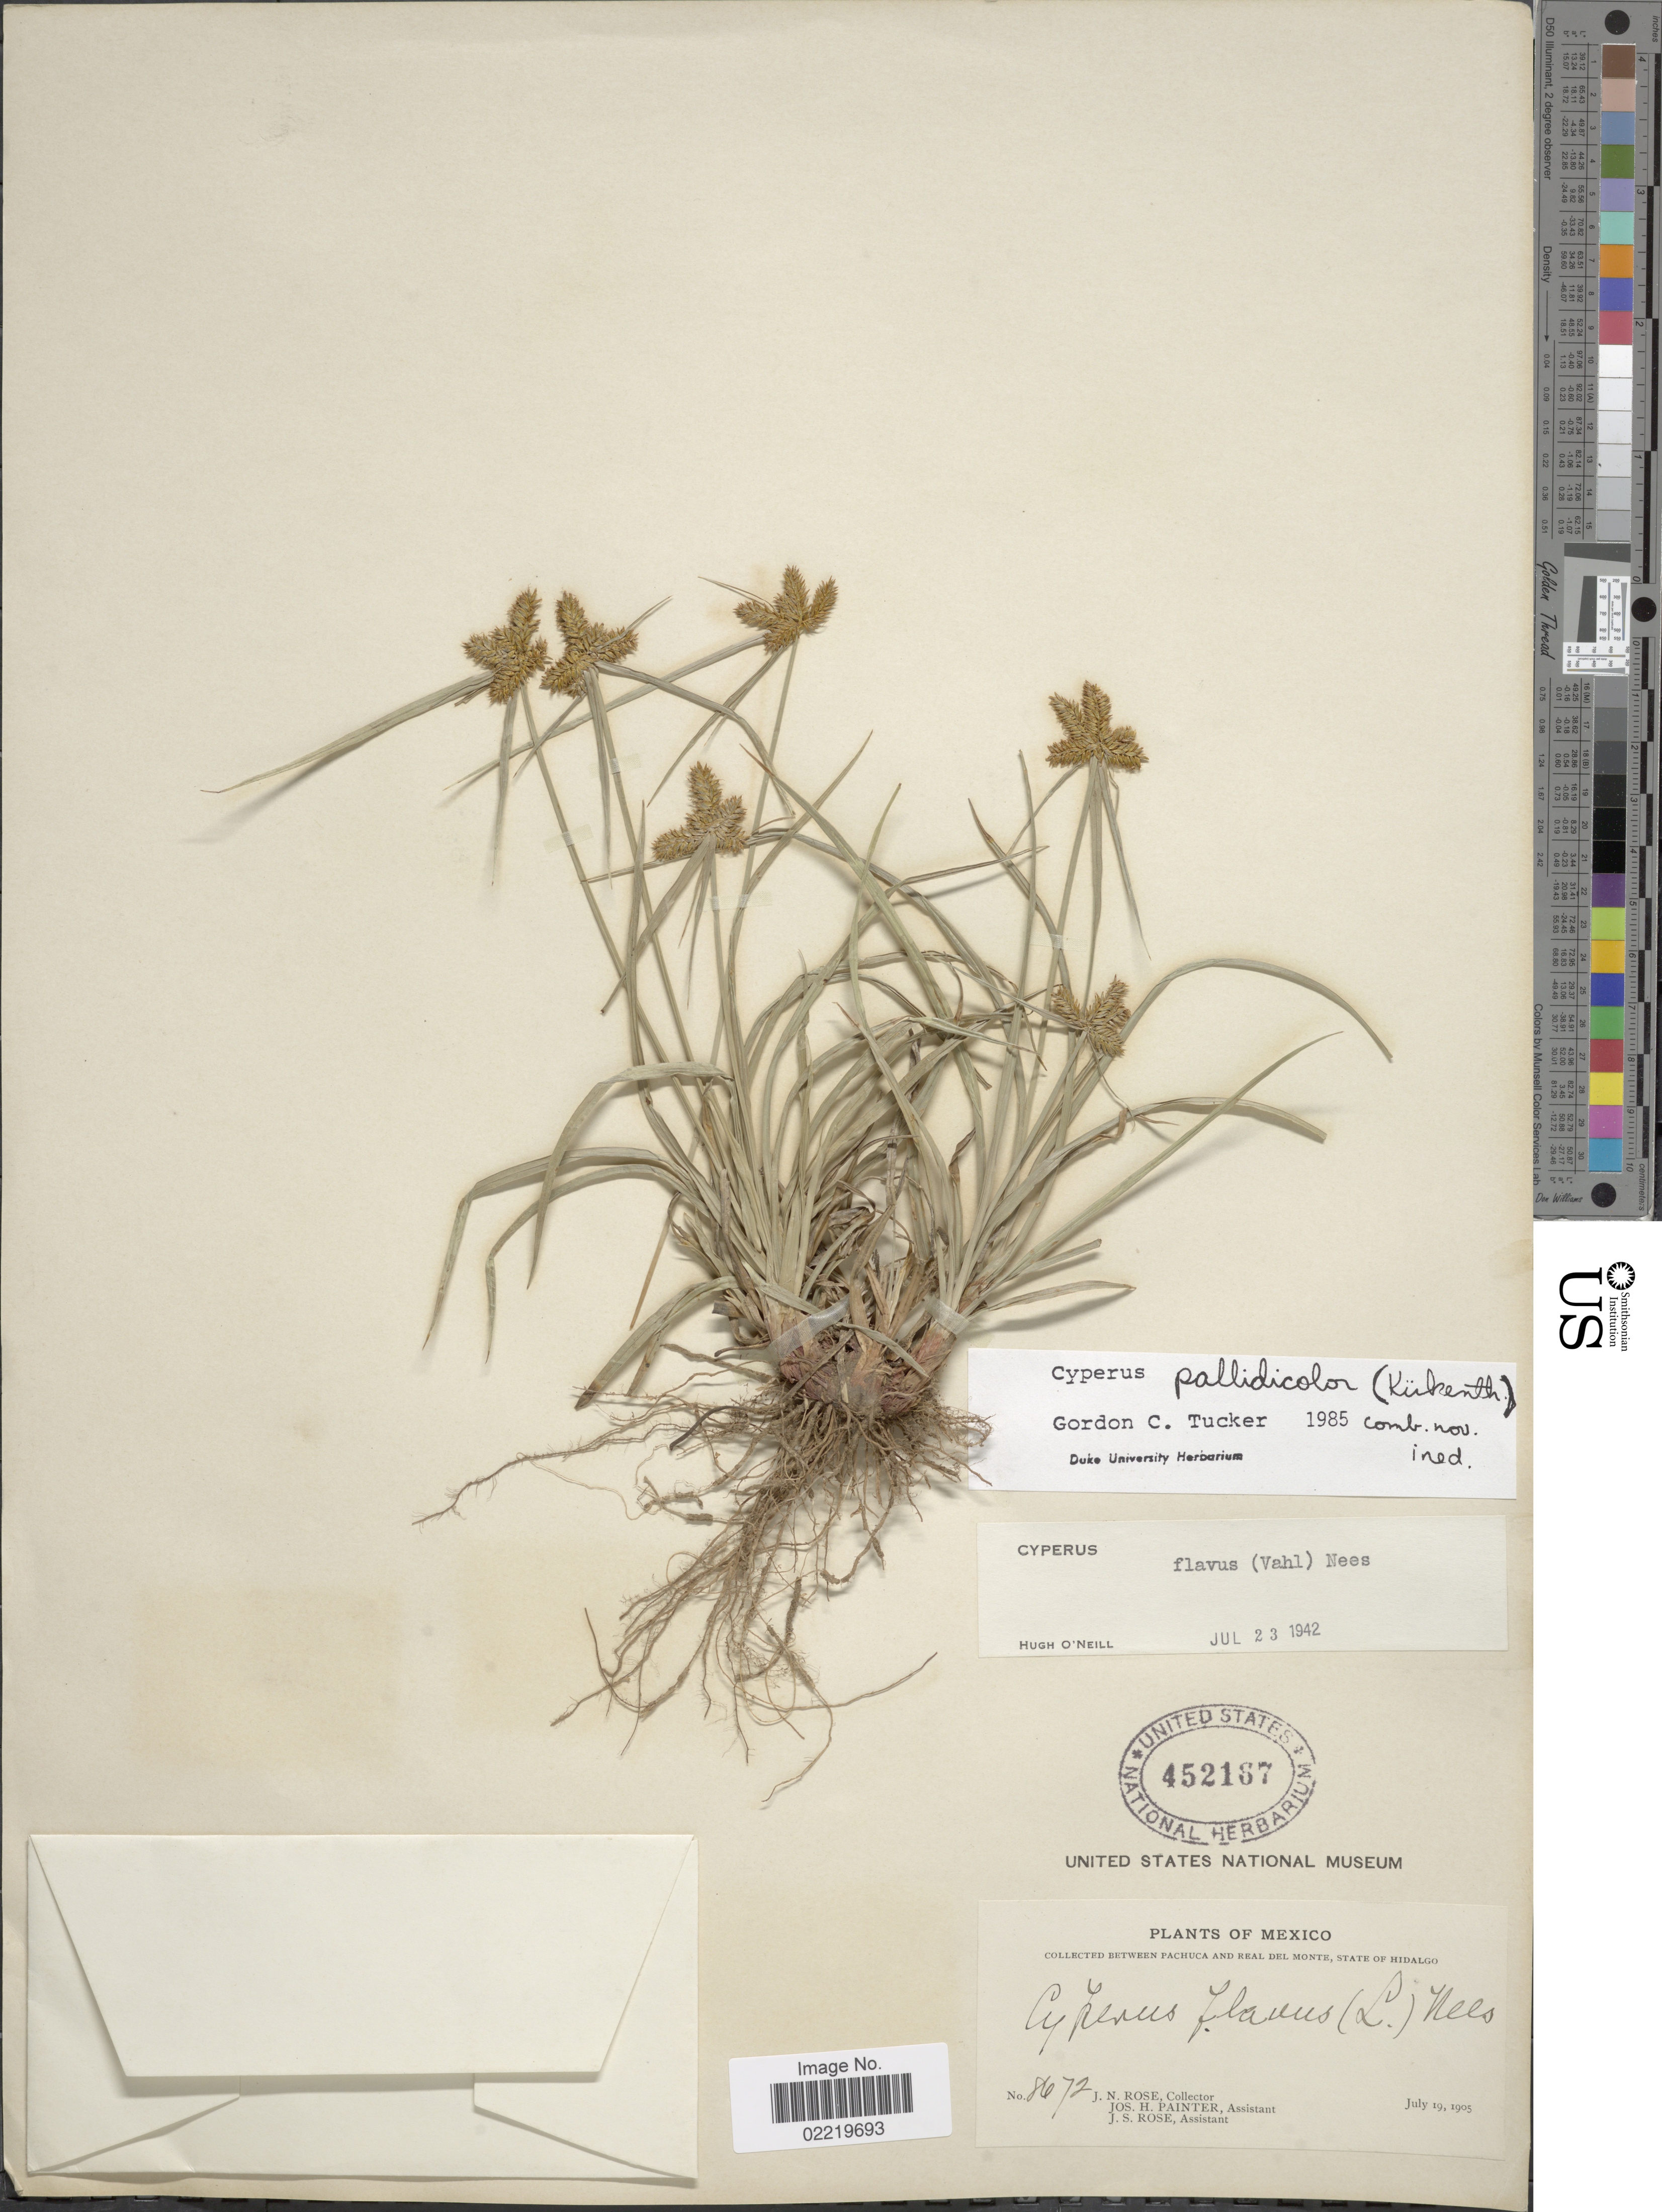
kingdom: Plantae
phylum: Tracheophyta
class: Liliopsida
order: Poales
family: Cyperaceae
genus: Cyperus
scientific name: Cyperus pallidicolor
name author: (Kük.) G.C. Tucker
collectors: J. N. Rose, J. H. Painter & J. S. Rose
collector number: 8672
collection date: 1905-07-19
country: Mexico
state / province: Hidalgo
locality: Between Pachuca and Real Del Monte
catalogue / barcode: US 452167